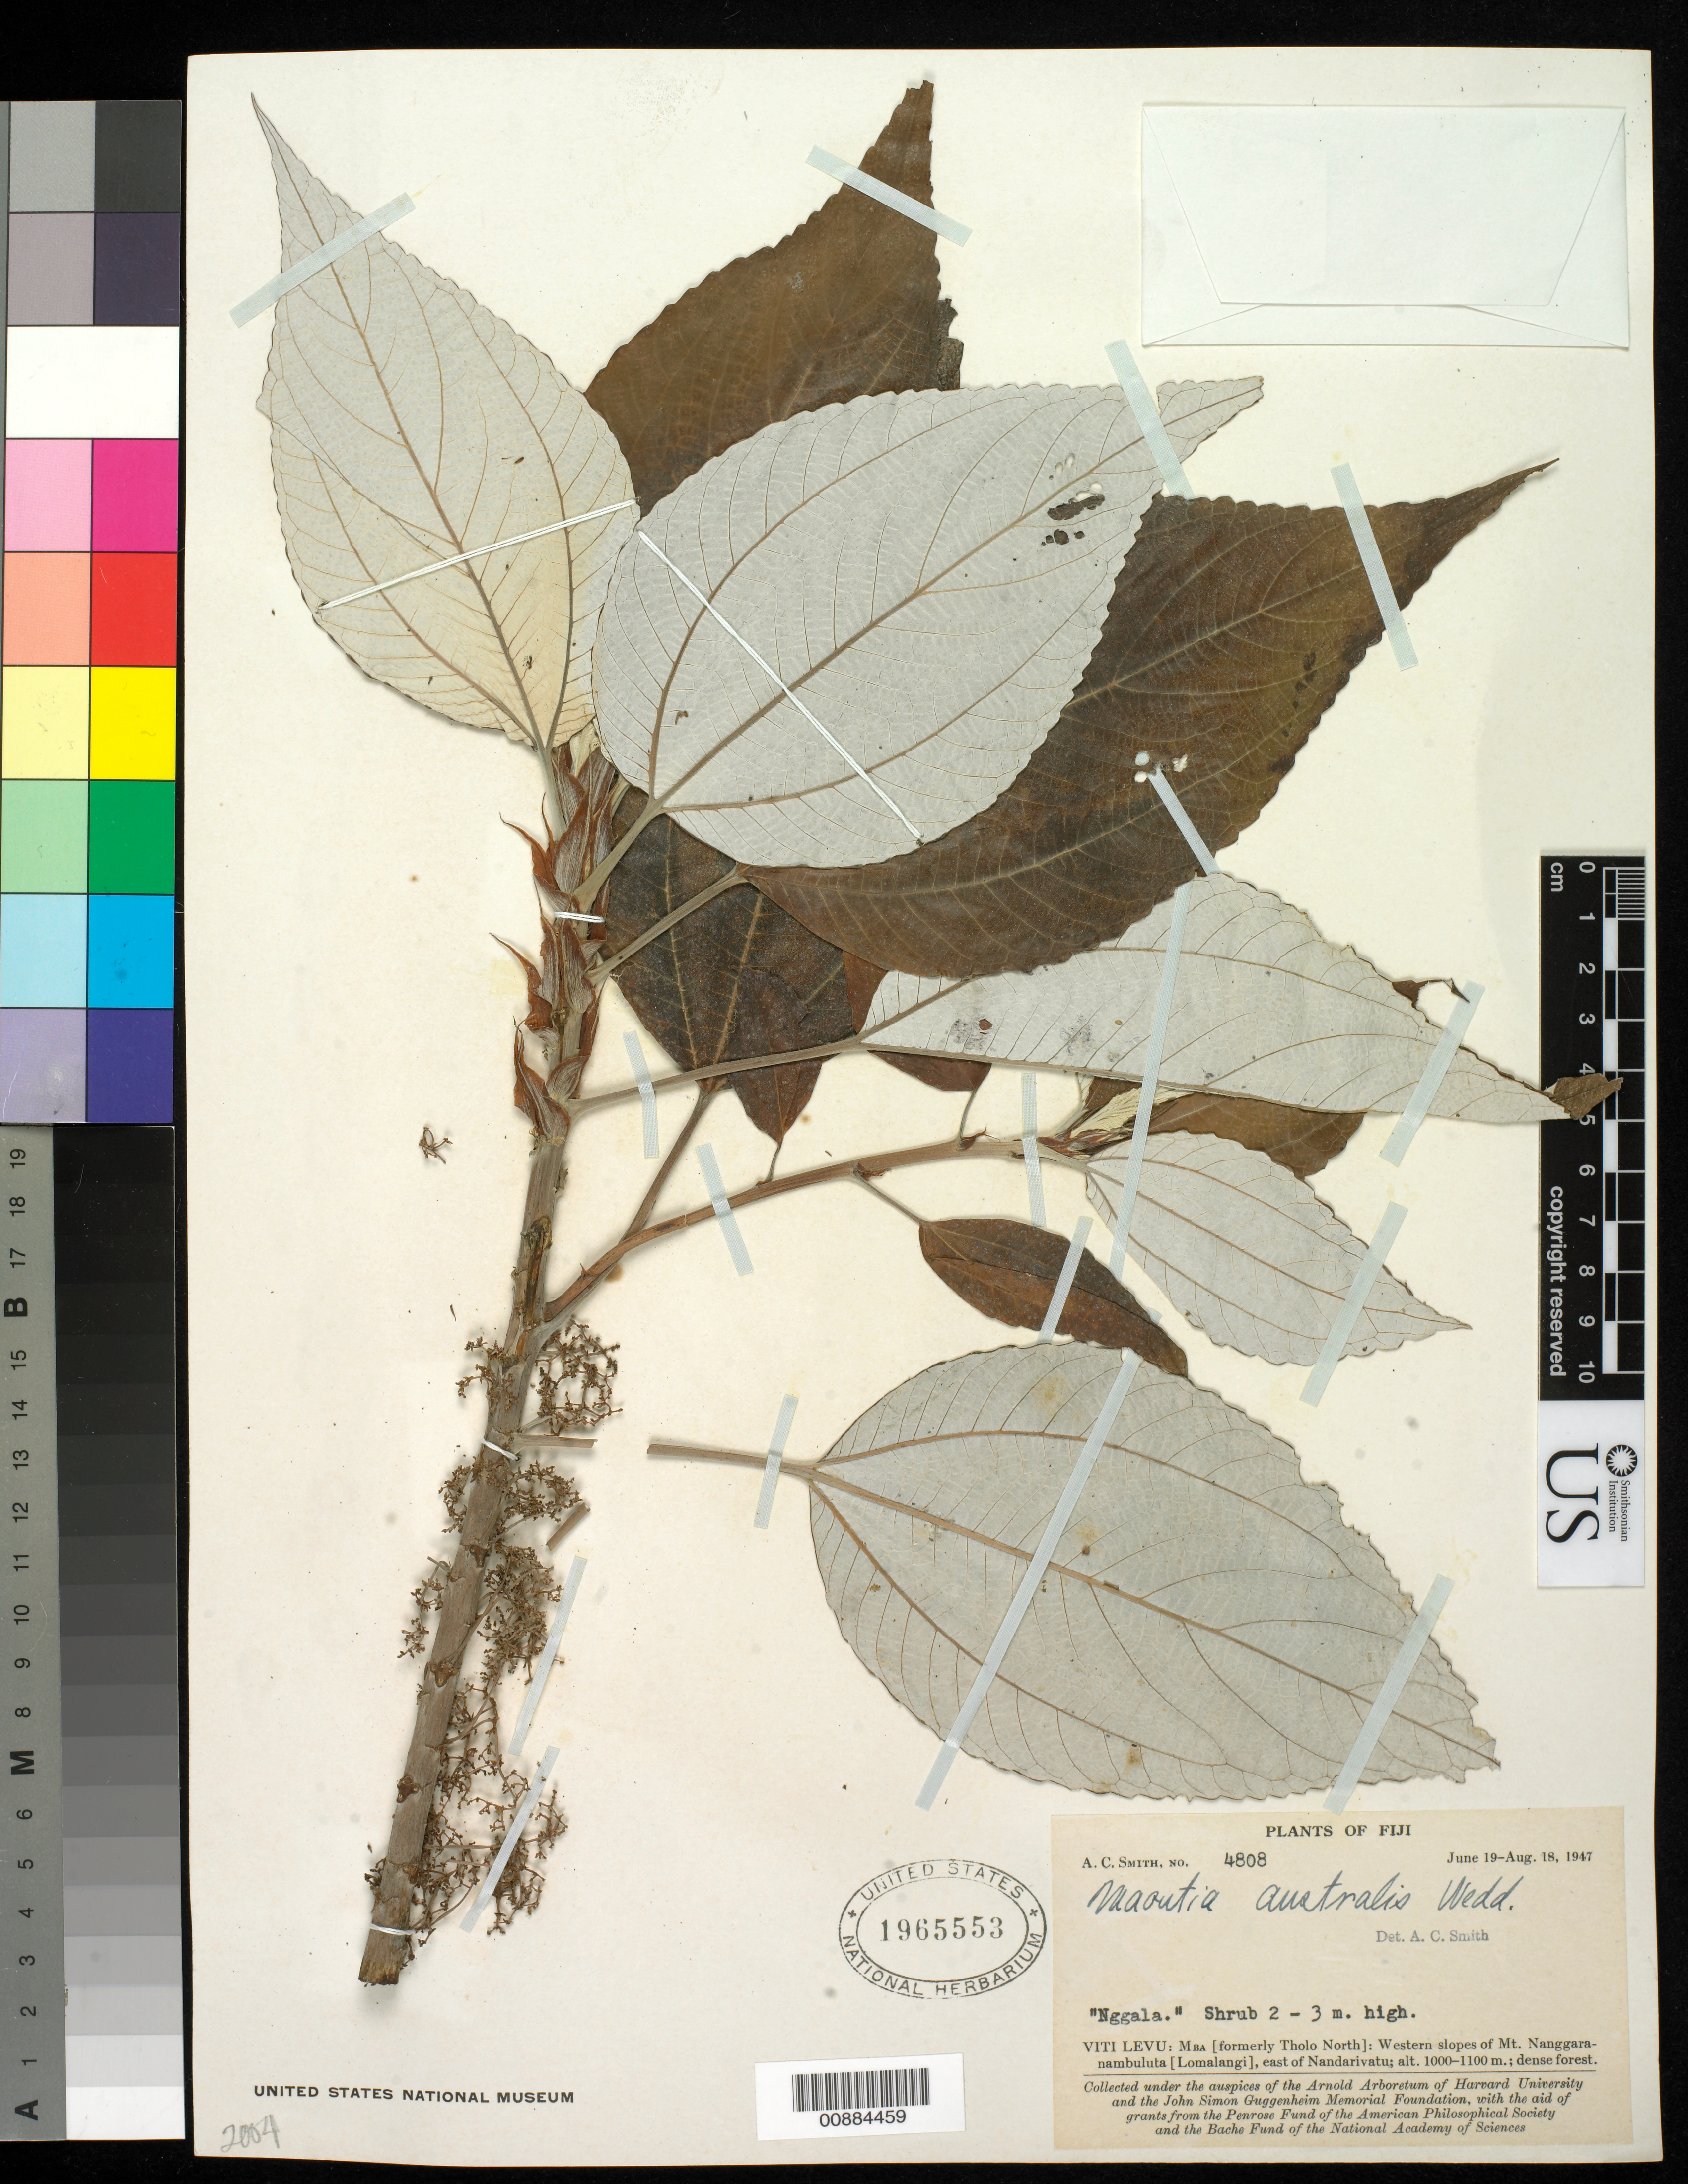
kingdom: Plantae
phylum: Tracheophyta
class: Magnoliopsida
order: Rosales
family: Urticaceae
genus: Maoutia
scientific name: Maoutia australis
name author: Wedd.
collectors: C. A. Smith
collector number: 4808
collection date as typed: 19 Jun 1947 to 18 Aug 1947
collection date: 1947-06-19/1947-08-18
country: Fiji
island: Viti Levu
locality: Mba (formerly Tholo North): Western slopes of Mt. Nanggaranambuluta (Lomalangi), east of Nandarivatu.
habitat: dense forest.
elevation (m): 1000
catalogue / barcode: US 1965553